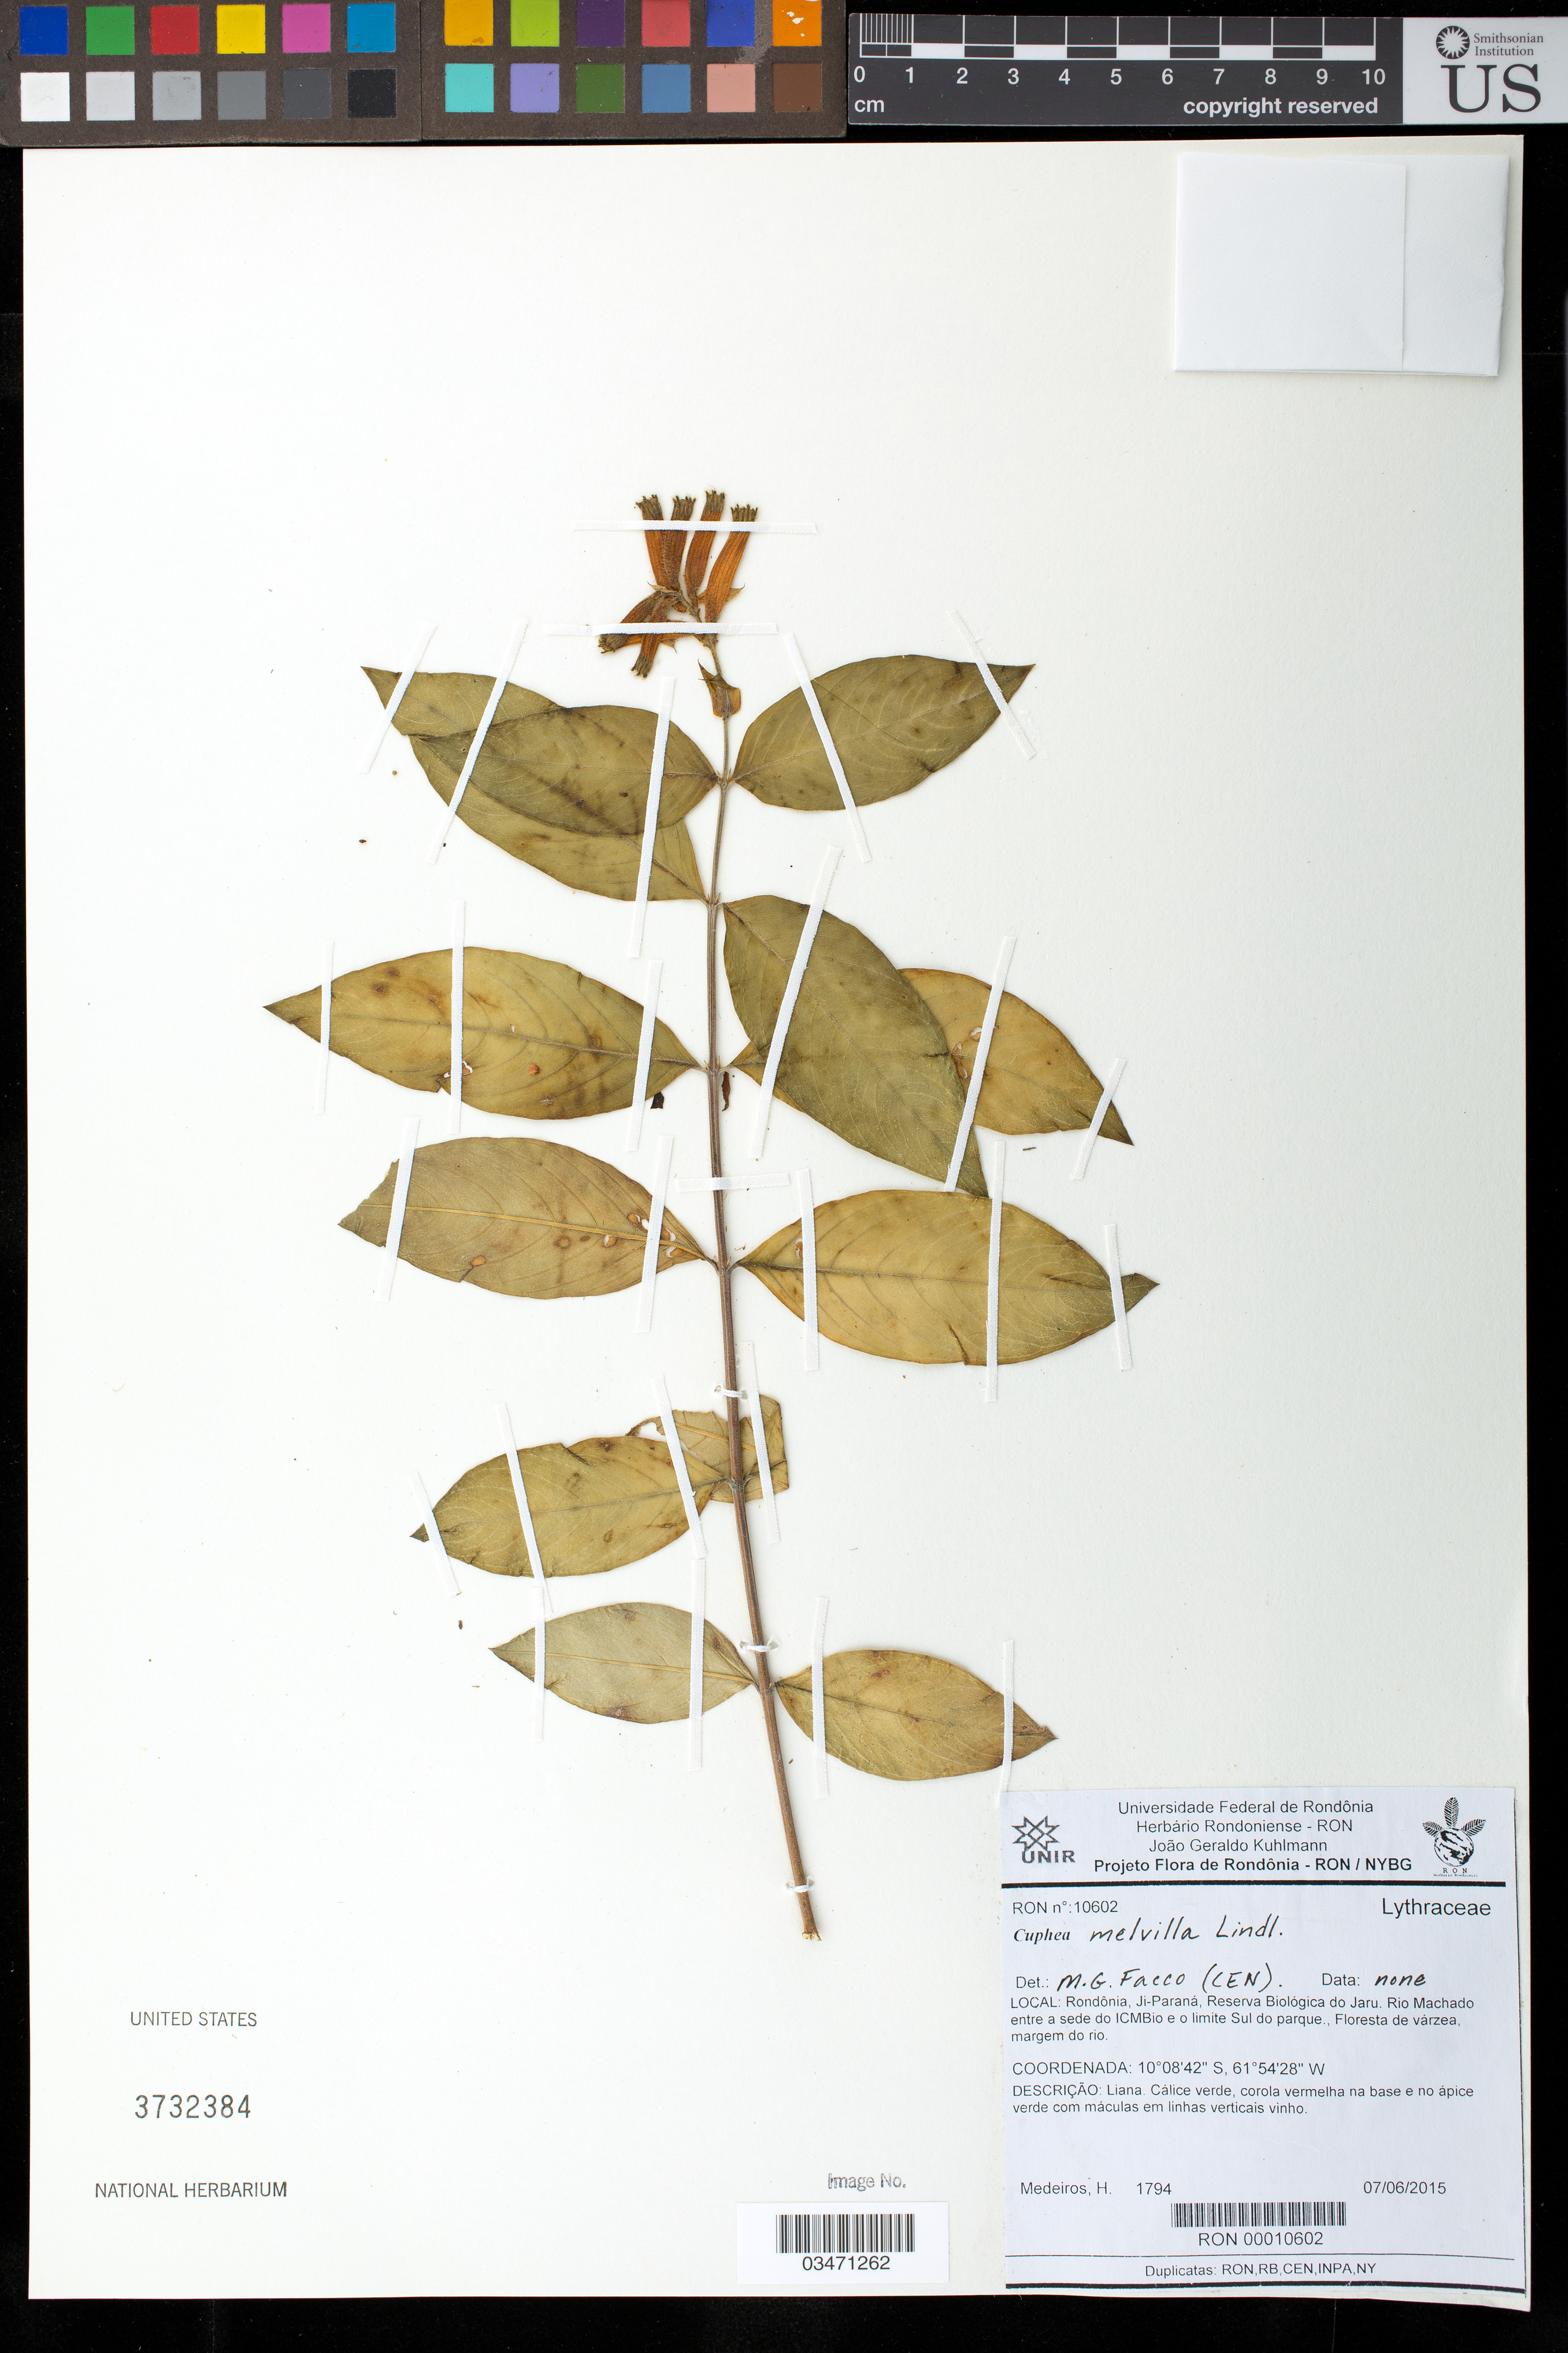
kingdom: Plantae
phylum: Tracheophyta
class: Magnoliopsida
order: Myrtales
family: Lythraceae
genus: Cuphea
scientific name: Cuphea melvilla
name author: Lindl.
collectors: H. Medeiros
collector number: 1794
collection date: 2015-06-07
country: Brazil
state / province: Rondônia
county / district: Ji-Paraná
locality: Reserva Biologica do Jaru. Rio Machado entre a sede do ICMBio e o limite Sul do parque. Floresta de varzea, margem do rio.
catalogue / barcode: US 3732384